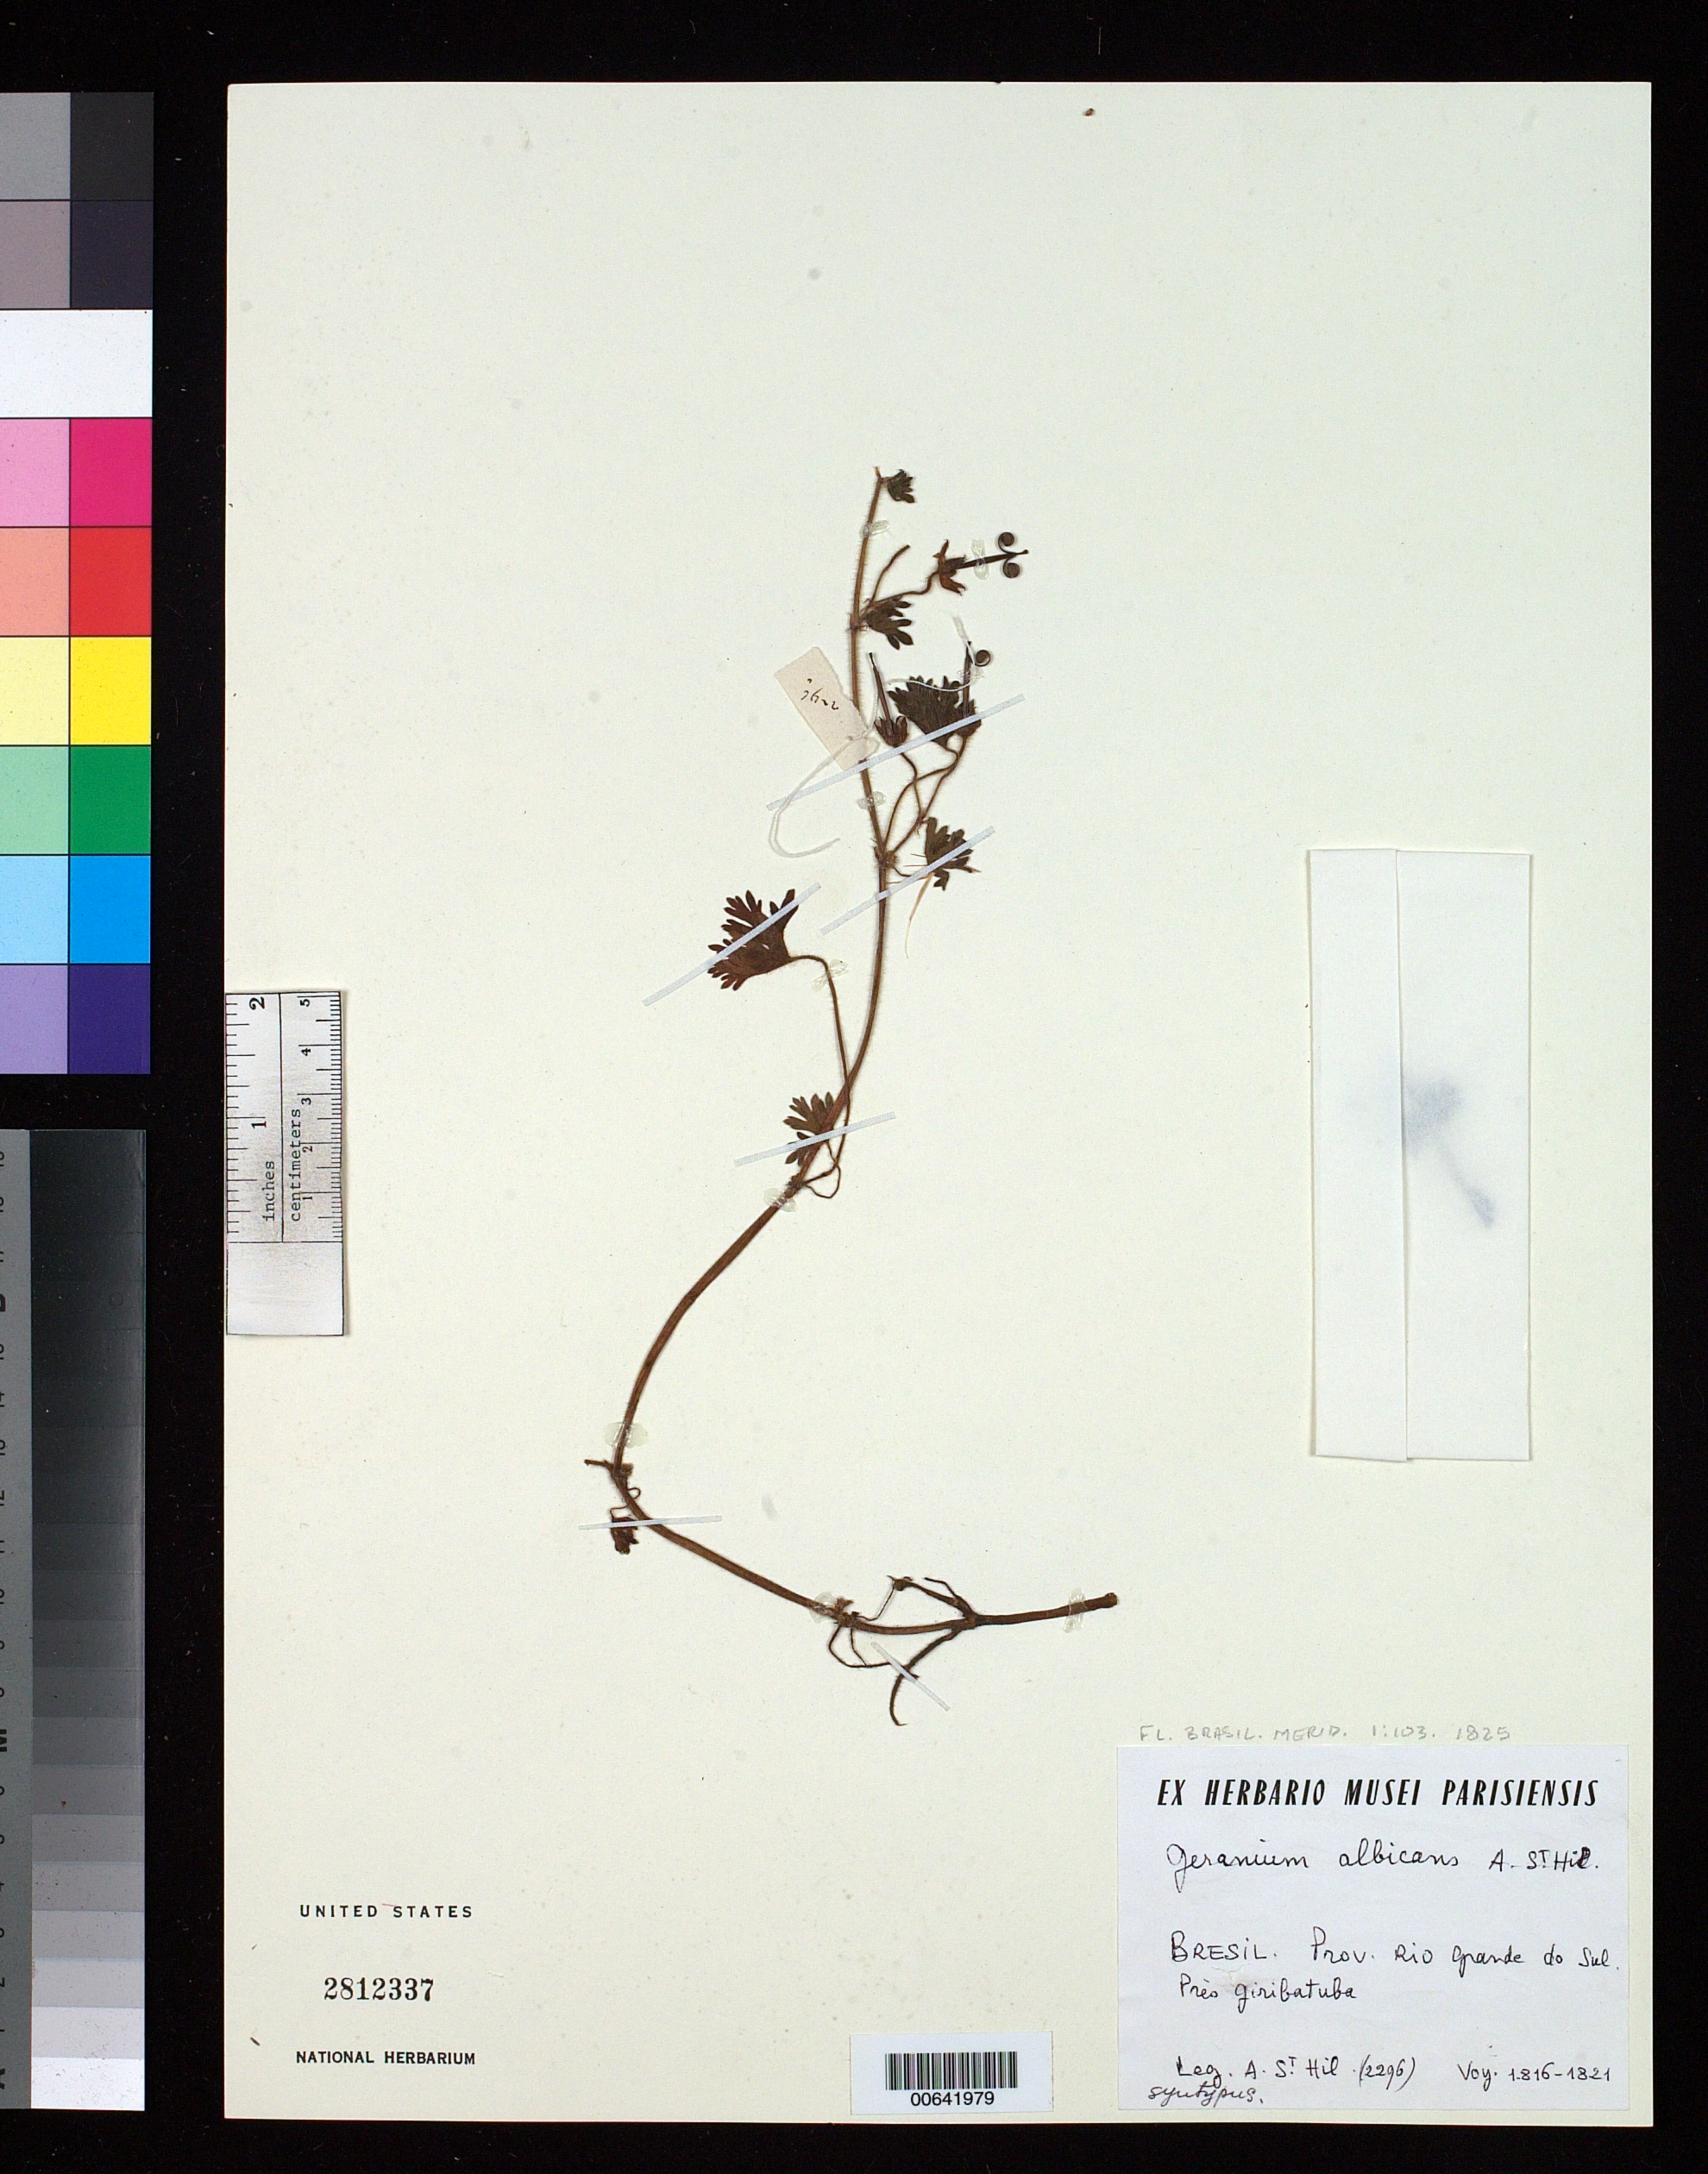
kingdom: Plantae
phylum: Tracheophyta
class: Magnoliopsida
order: Geraniales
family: Geraniaceae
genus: Geranium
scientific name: Geranium albicans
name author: A. St.-Hil.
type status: Isosyntype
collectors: A. F. C. P. de Saint-Hilaire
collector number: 2296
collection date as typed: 1816 to -- --- 1821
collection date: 1816/1821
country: Brazil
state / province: Rio Grande do Sul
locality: Près Giribatuba.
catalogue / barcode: US 2812337